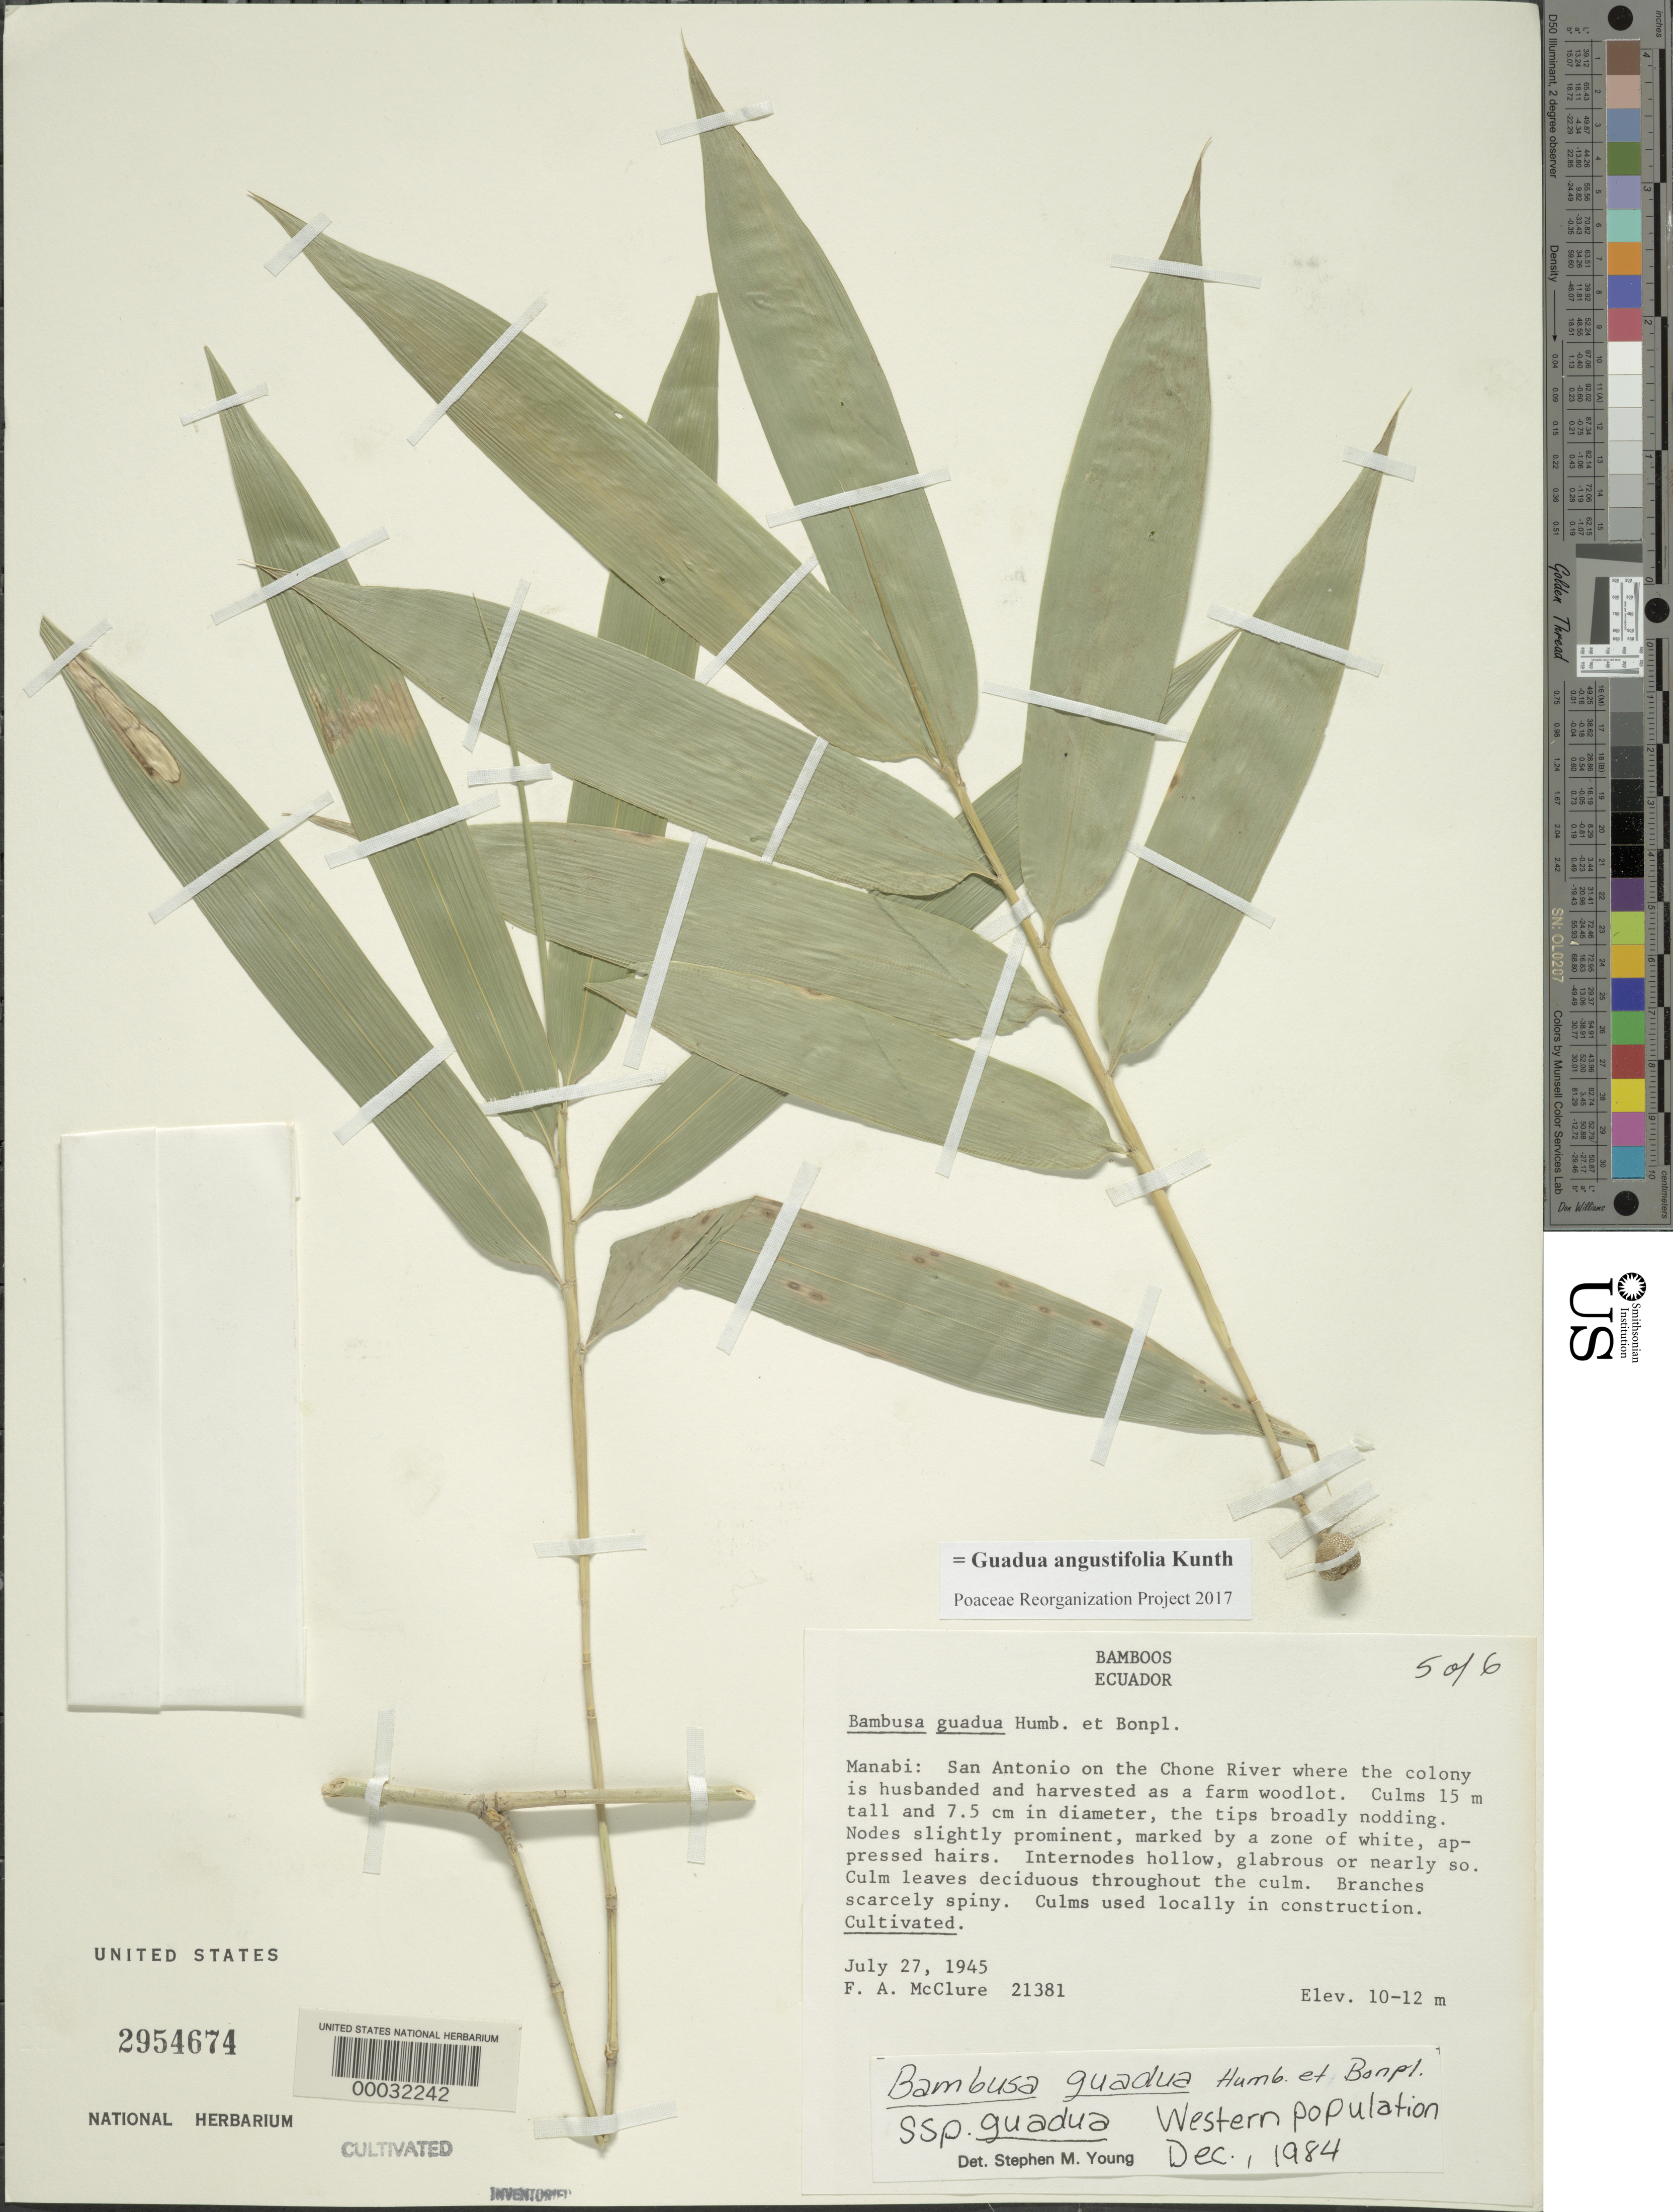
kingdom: Plantae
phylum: Tracheophyta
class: Liliopsida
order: Poales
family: Poaceae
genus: Guadua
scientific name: Guadua angustifolia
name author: Kunth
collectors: F. A. McClure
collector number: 21381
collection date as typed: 27 Jul 1945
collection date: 1945-07-27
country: Ecuador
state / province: Manabí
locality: San Antonio, Chone River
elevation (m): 10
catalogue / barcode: US 2954674